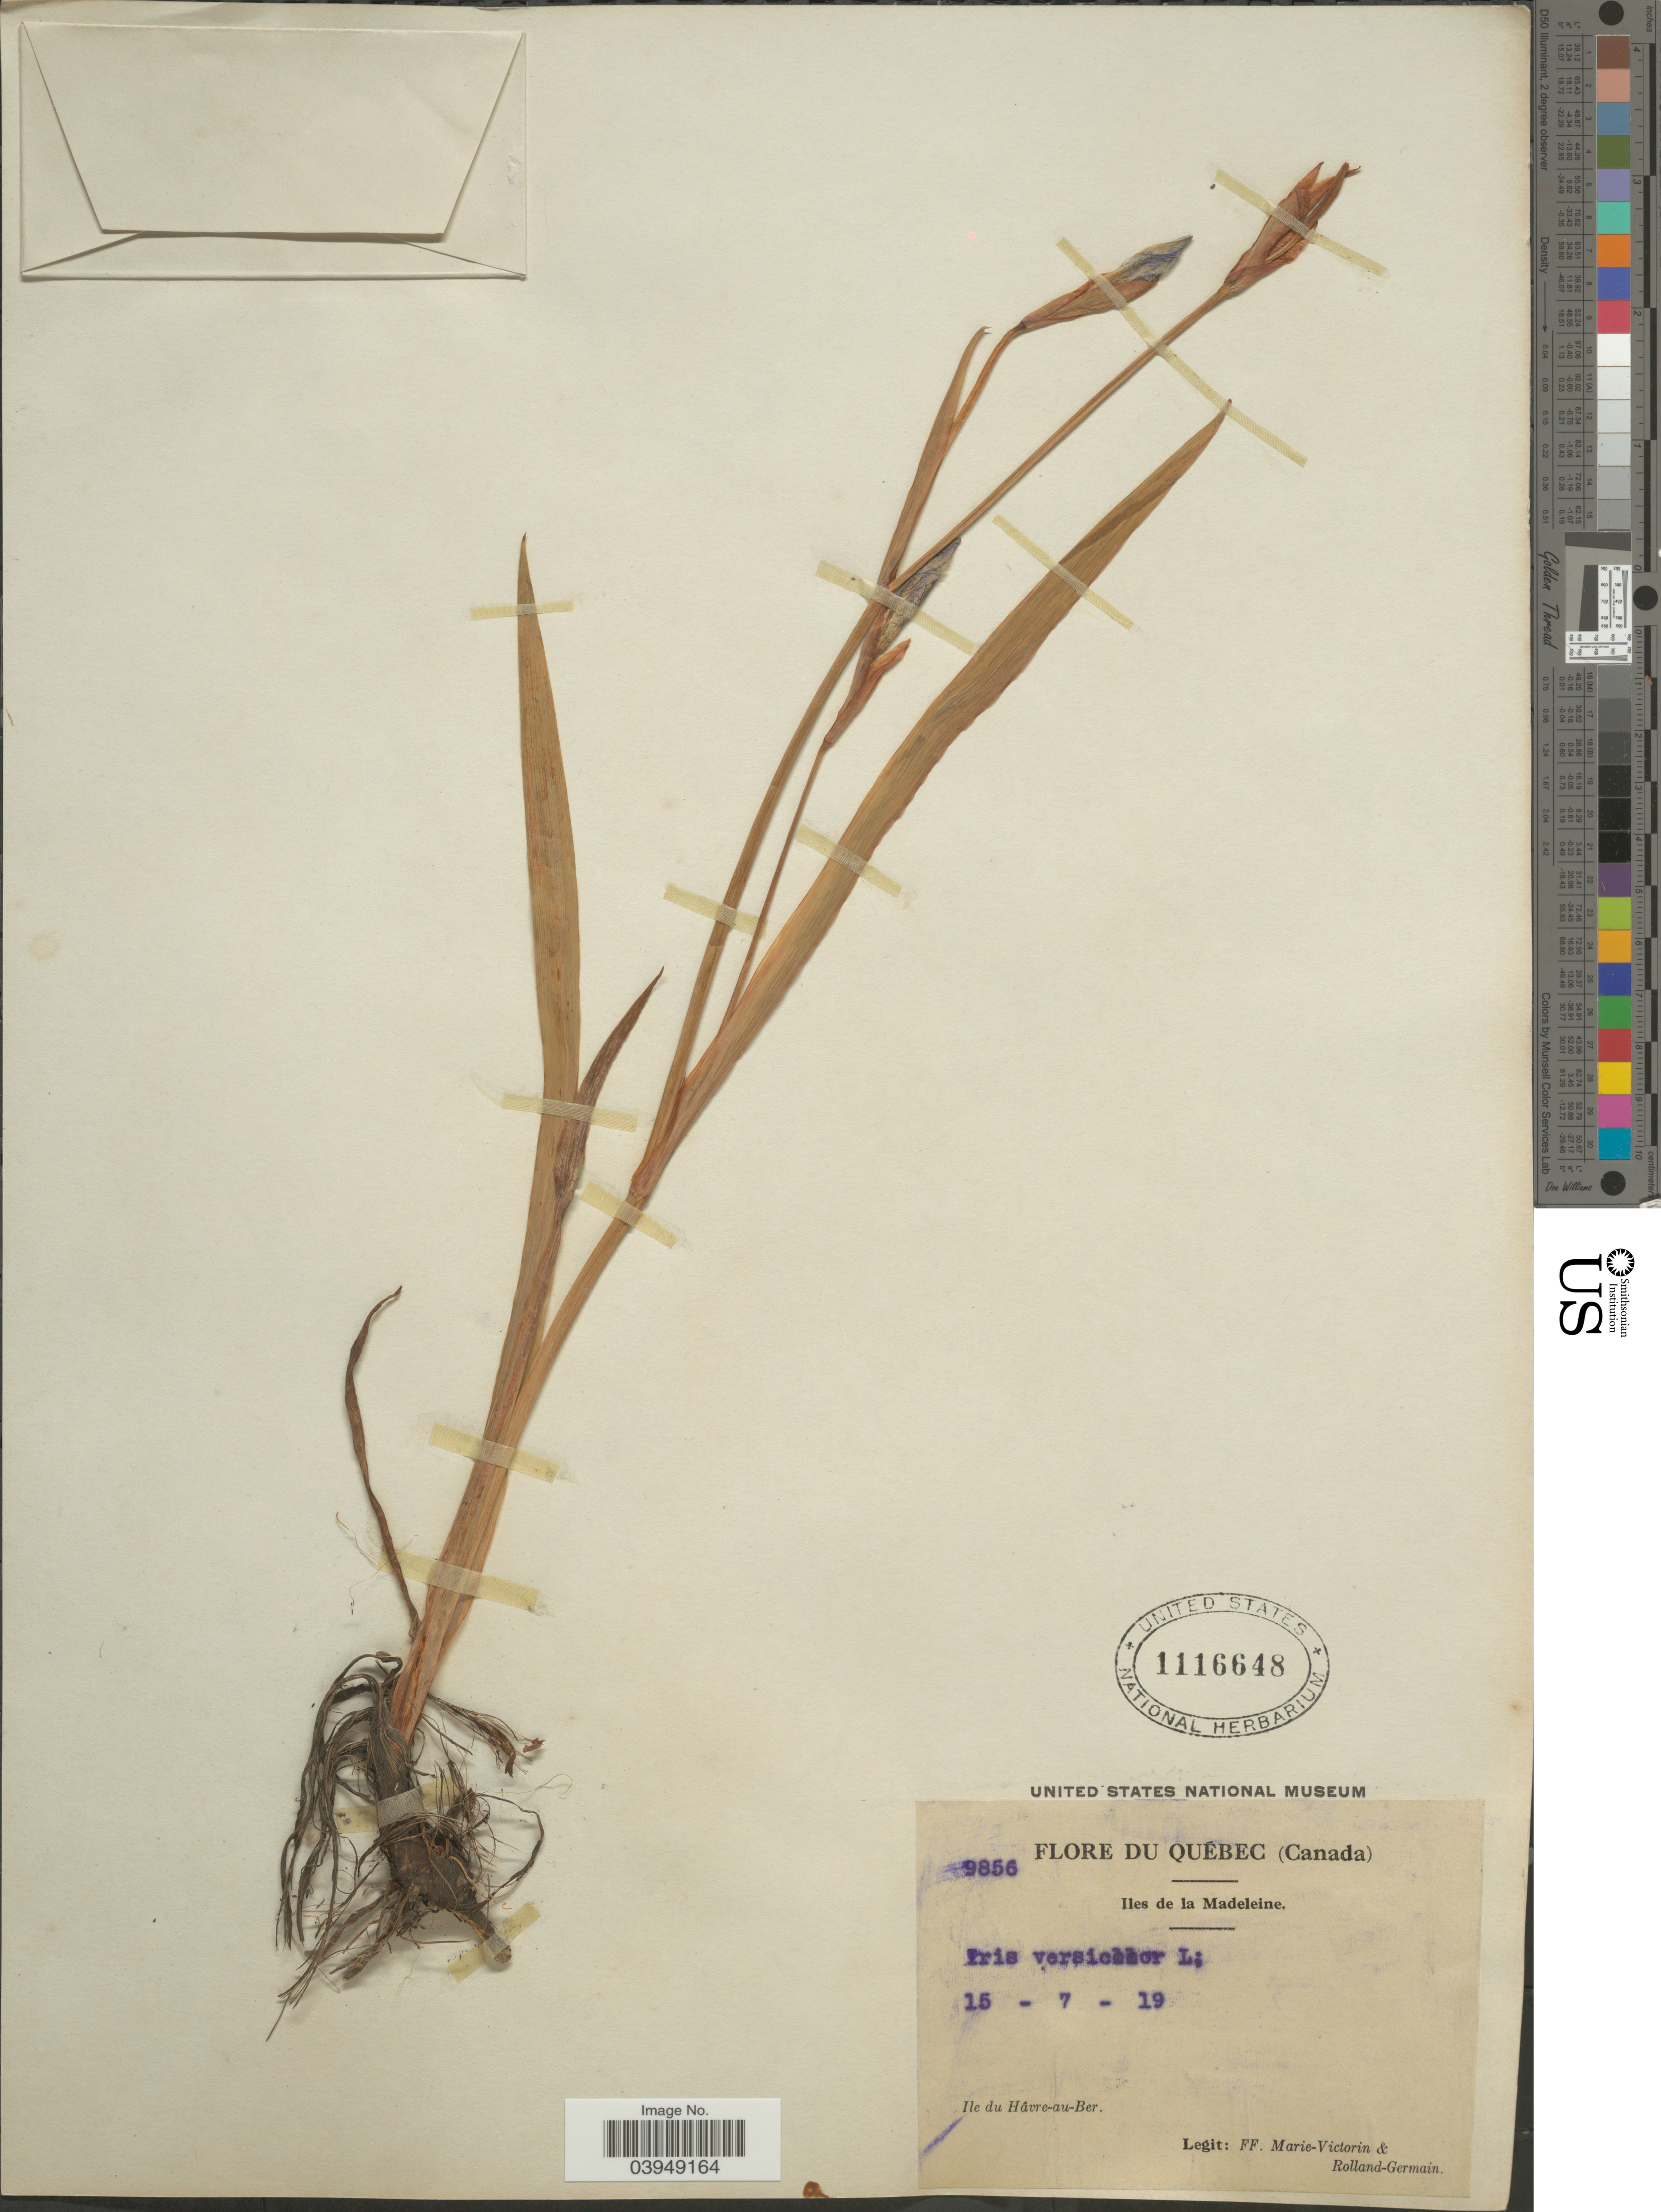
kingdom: Plantae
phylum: Tracheophyta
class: Liliopsida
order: Asparagales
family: Iridaceae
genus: Iris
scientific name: Iris versicolor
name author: L.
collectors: F. Marie-Victorin & Rolland-Germain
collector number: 9856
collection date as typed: Transcribed d/m/y: 15/7/19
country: Canada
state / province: Quebec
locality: Iles de la Madeleine. Ile du Hâvre-au-Ber.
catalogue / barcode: US 1116648